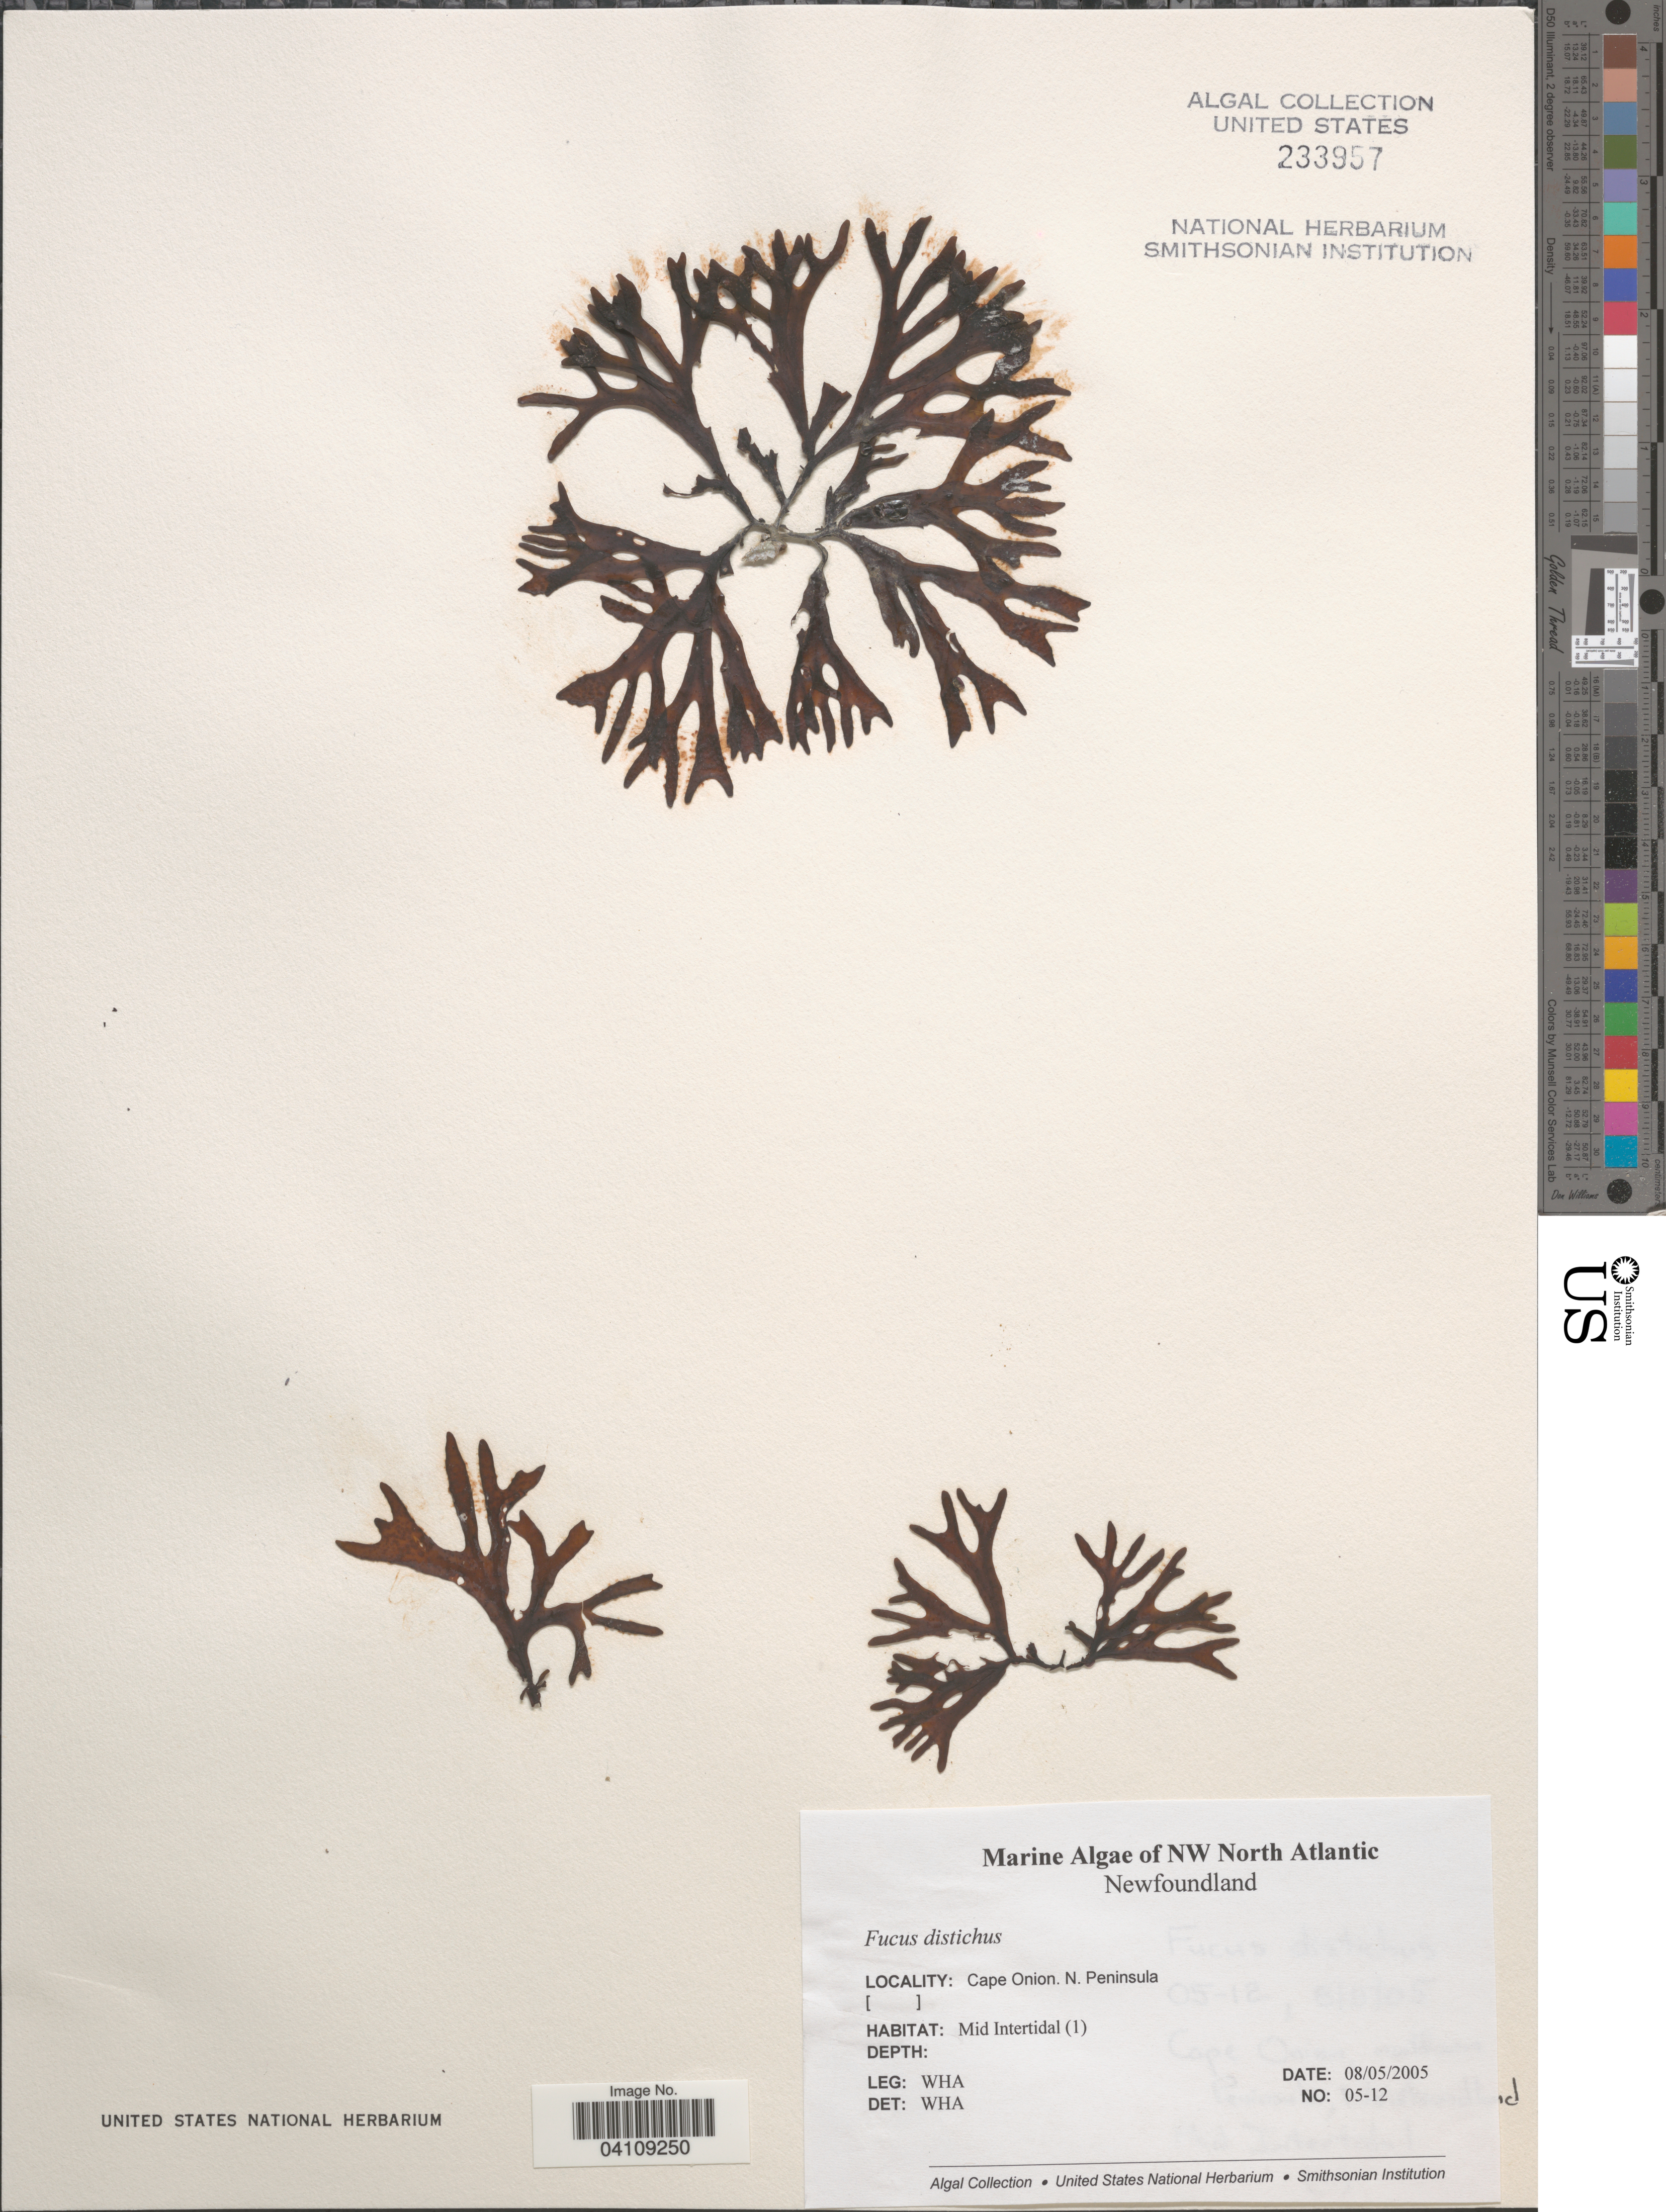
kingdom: Chromista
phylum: Ochrophyta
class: Phaeophyceae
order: Fucales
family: Fucaceae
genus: Fucus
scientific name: Fucus distichus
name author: L.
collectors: W. H. Adey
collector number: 05-12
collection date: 2005-08-05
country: Canada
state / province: Newfoundland and Labrador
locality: NW North Atlantic. Cape Onion, N. Peninsula. Mid Intertidal (1).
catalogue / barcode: US 233957